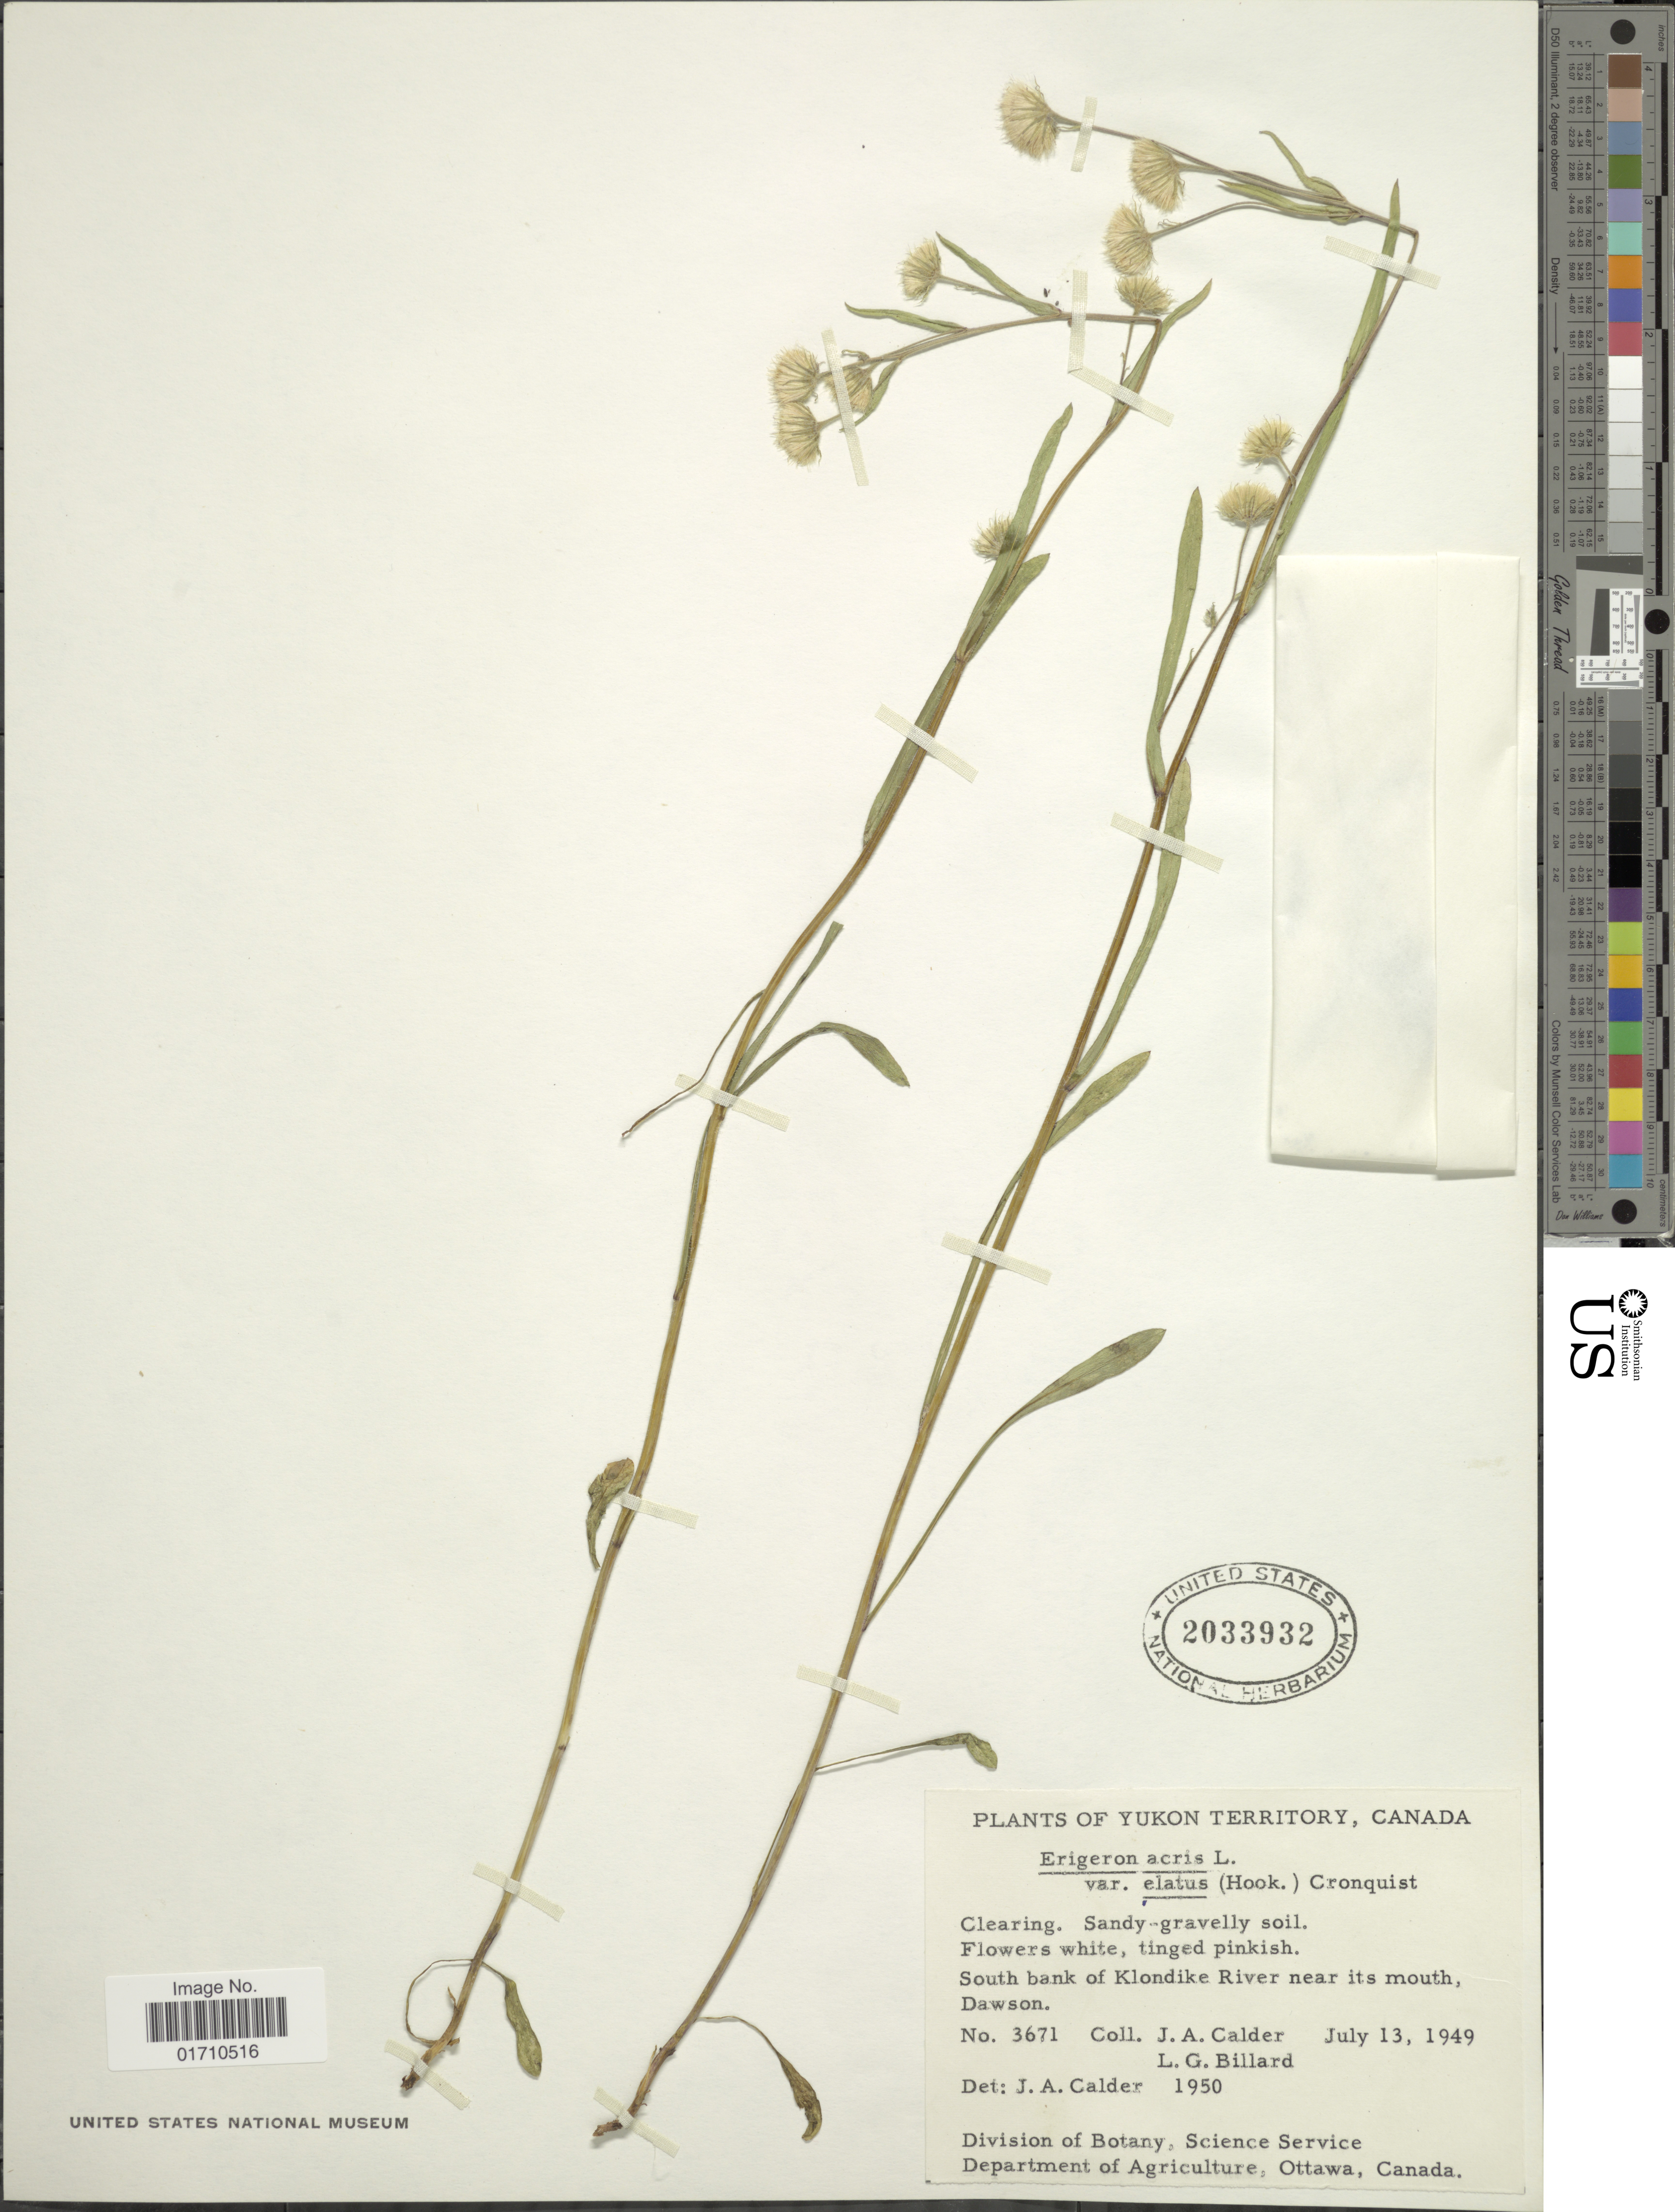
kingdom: Plantae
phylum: Tracheophyta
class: Magnoliopsida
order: Asterales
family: Asteraceae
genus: Erigeron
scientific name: Erigeron acris var. elatus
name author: (Hook.) Cronq.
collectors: J. A. Calder & L. Billard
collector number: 3671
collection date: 1949-07-13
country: Canada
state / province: Yukon Territory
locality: South banks of Klondike River near its mouth Dawson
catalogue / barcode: US 2033932